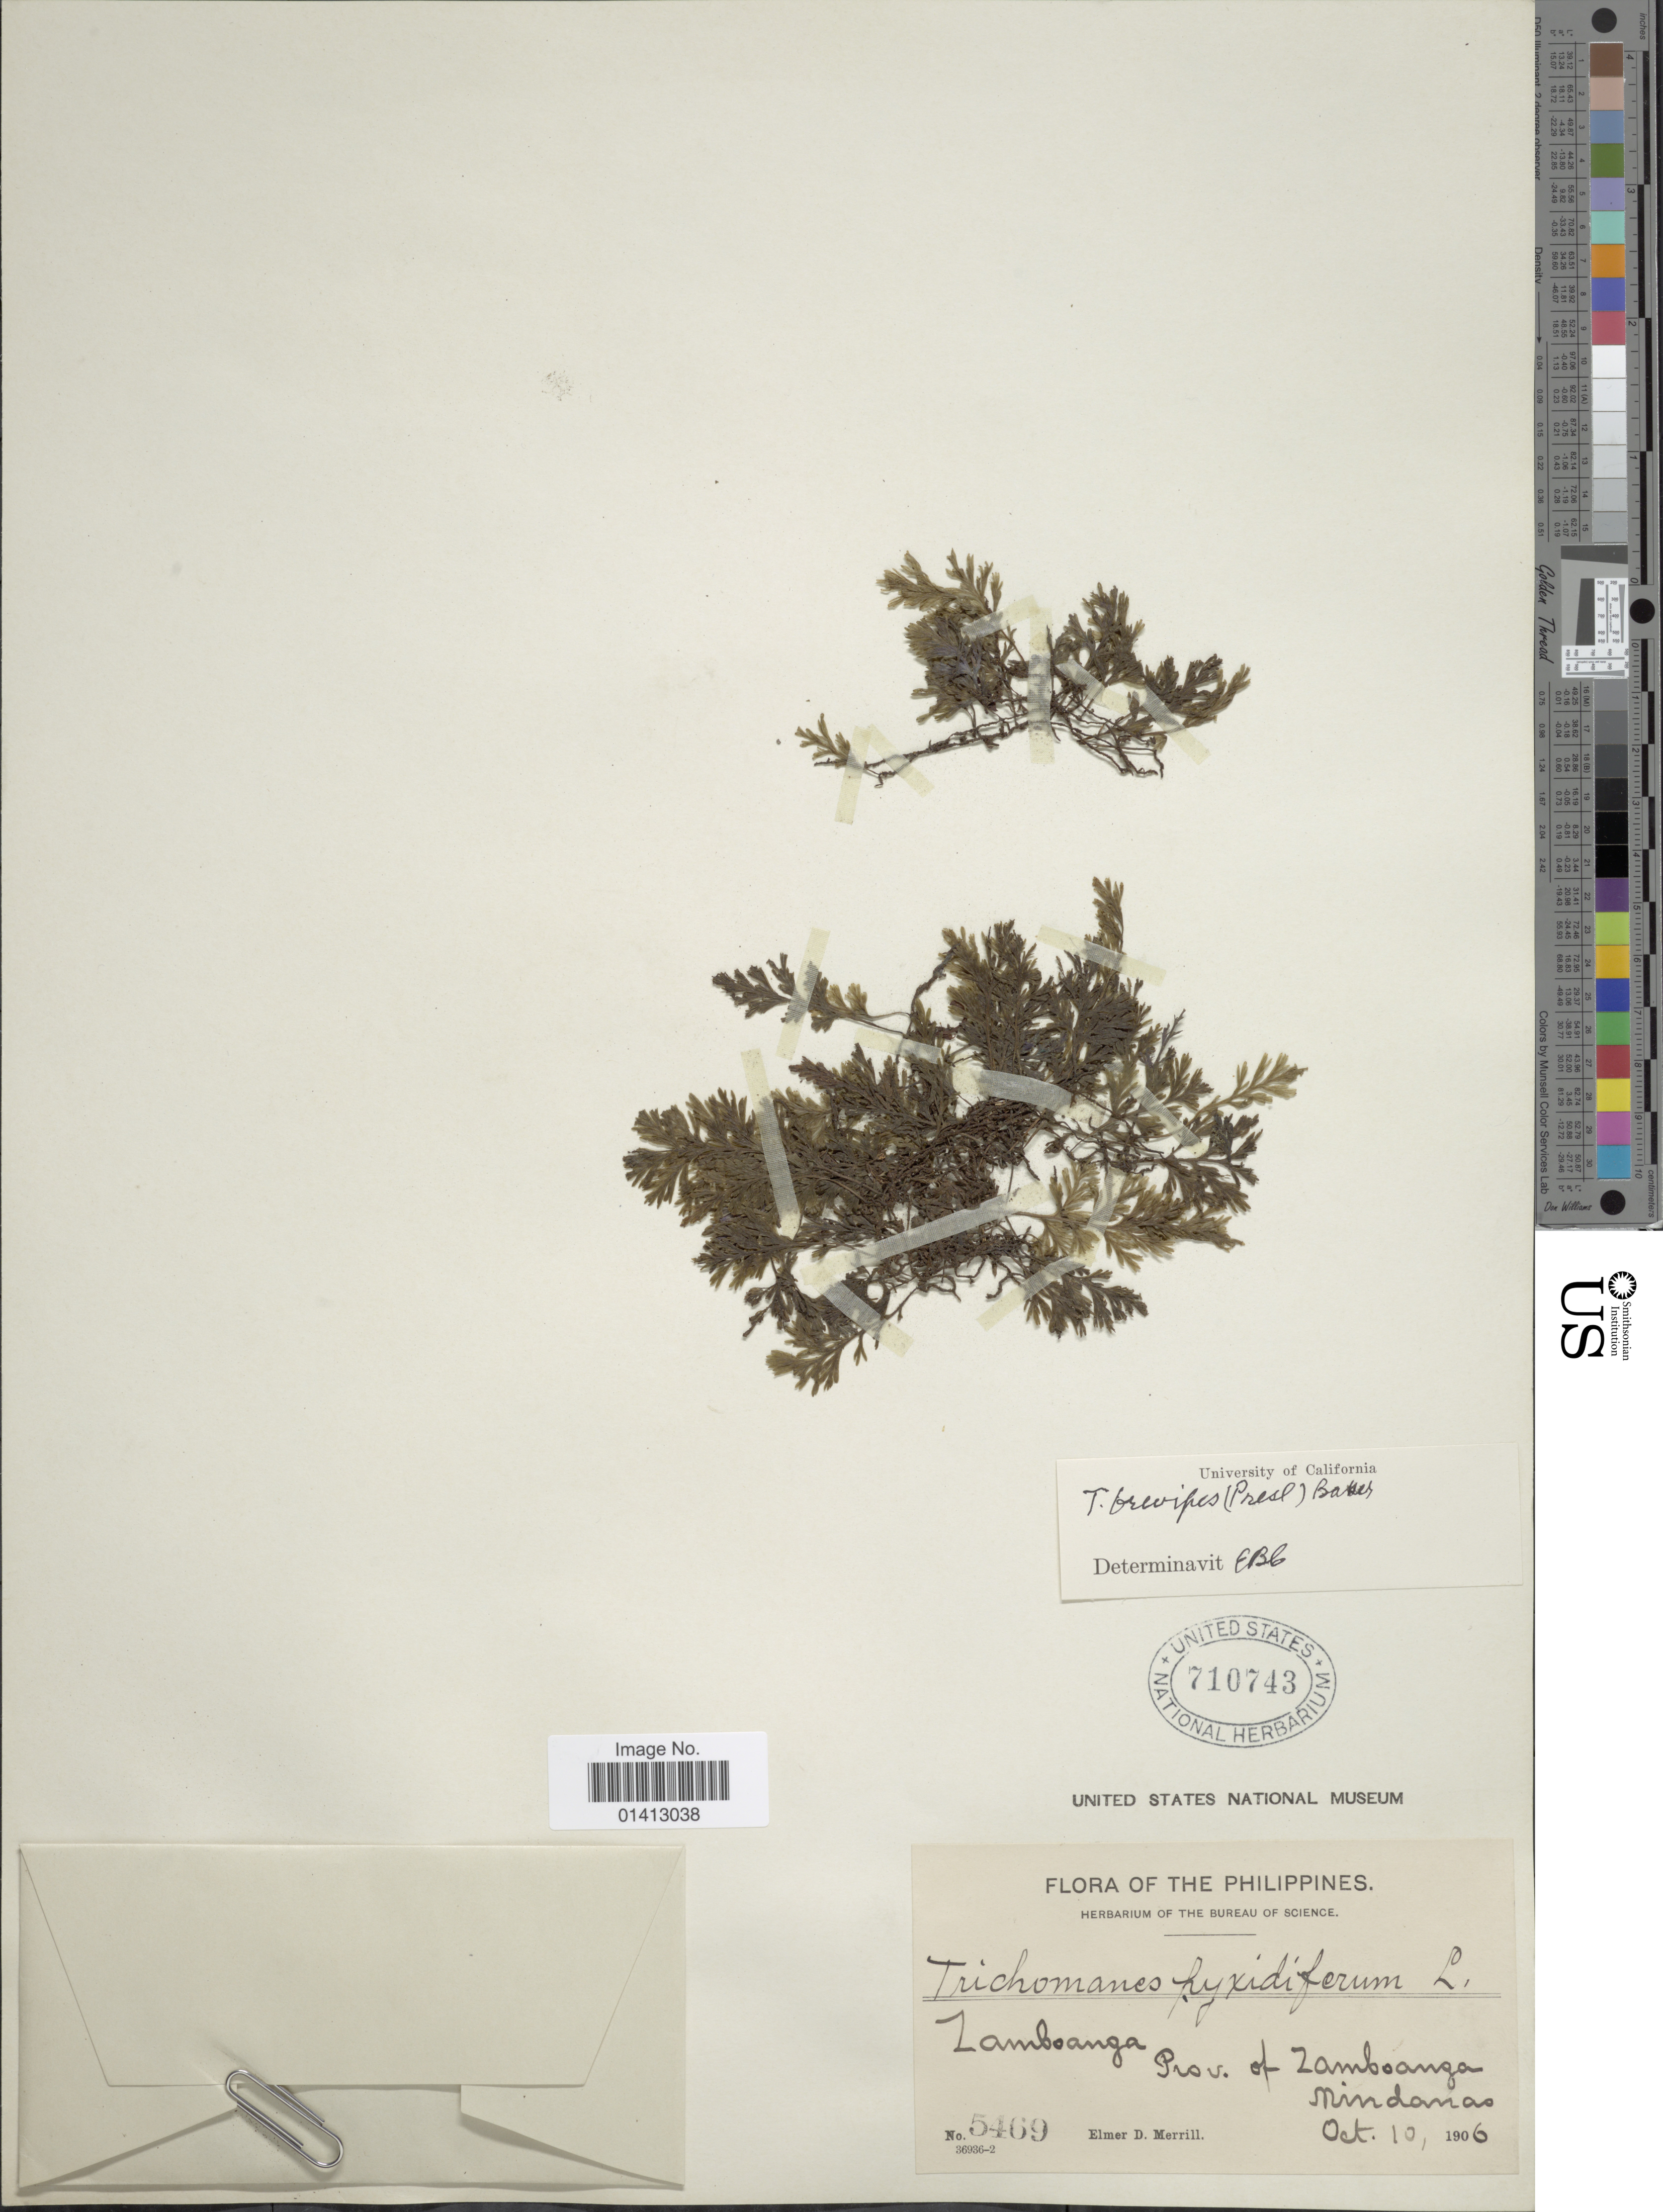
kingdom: Plantae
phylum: Tracheophyta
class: Polypodiopsida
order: Hymenophyllales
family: Hymenophyllaceae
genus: Crepidomanes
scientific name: Crepidomanes brevipes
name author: (C. Presl) Copel.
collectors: E. D. Merrill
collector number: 5469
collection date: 1906-10-10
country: Philippines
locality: Zamboanga, prov. Zamboanga, Mindanao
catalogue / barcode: US 710743